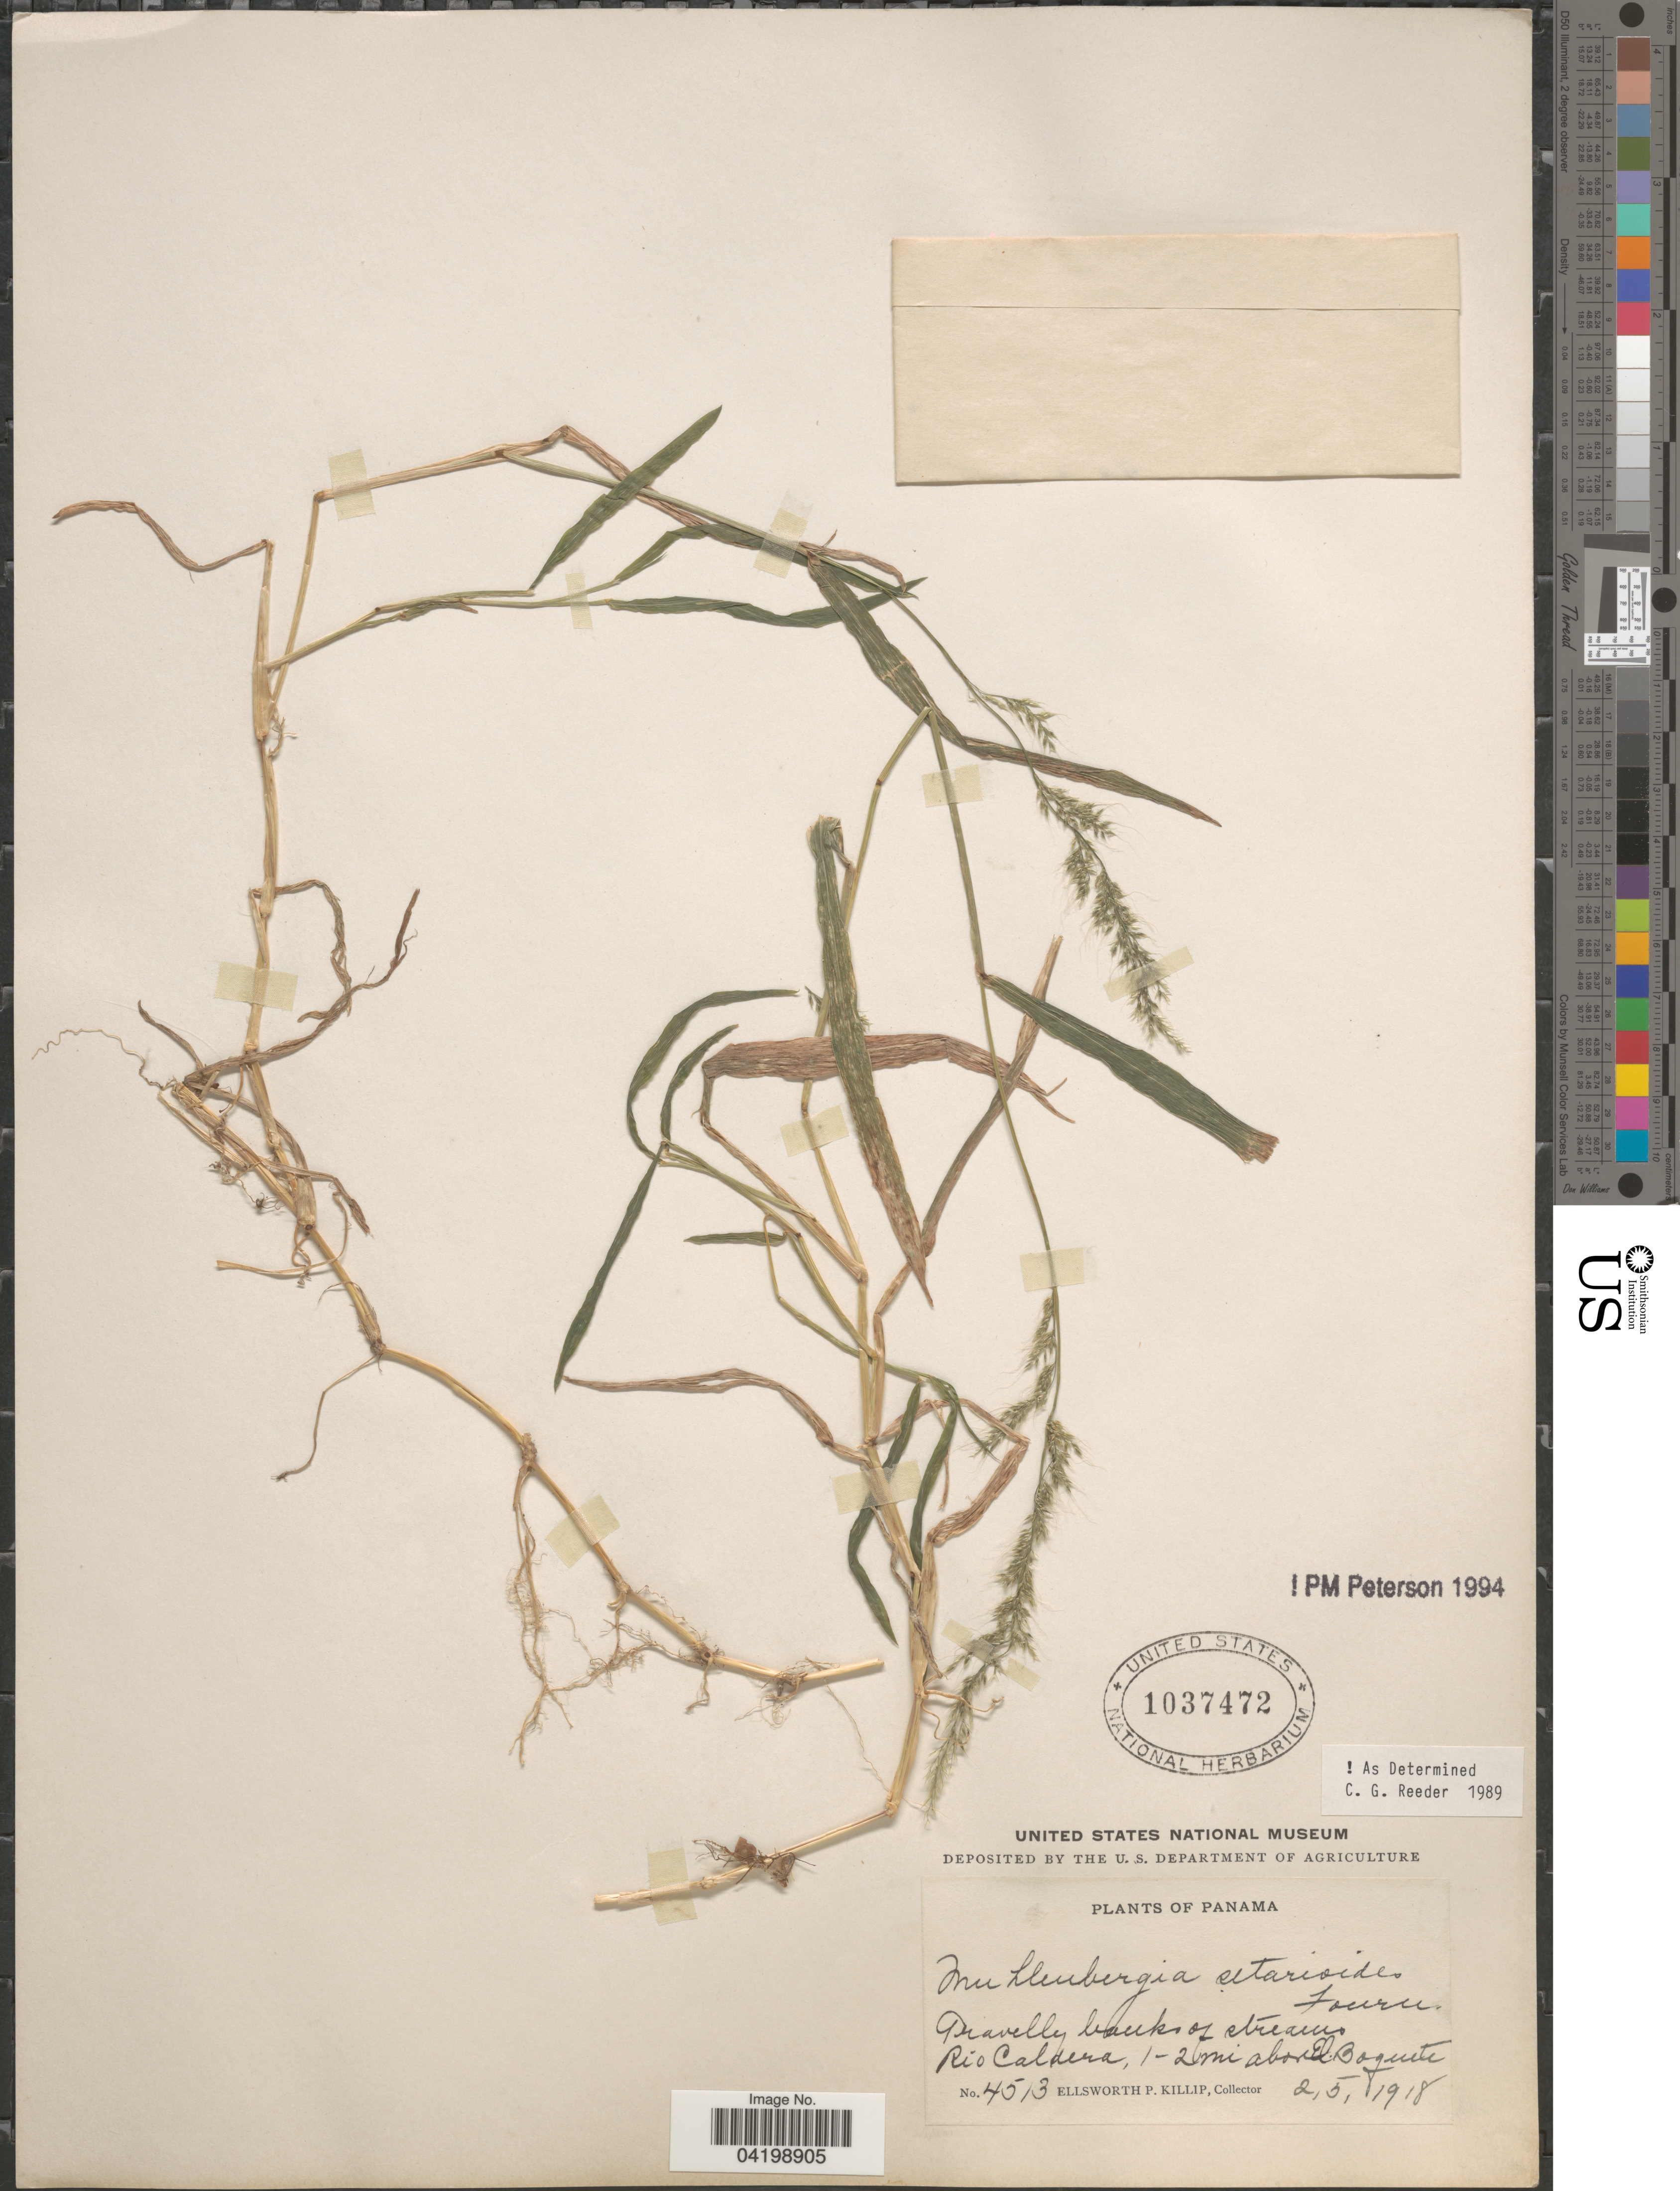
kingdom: Plantae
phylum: Tracheophyta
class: Liliopsida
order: Poales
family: Poaceae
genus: Muhlenbergia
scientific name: Muhlenbergia setarioides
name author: E. Fourn.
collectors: E. P. Killip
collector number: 4513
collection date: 1918-05-02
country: Panama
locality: Rio Caldera, 1-2 mi above El Boquete.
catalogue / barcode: US 1037472